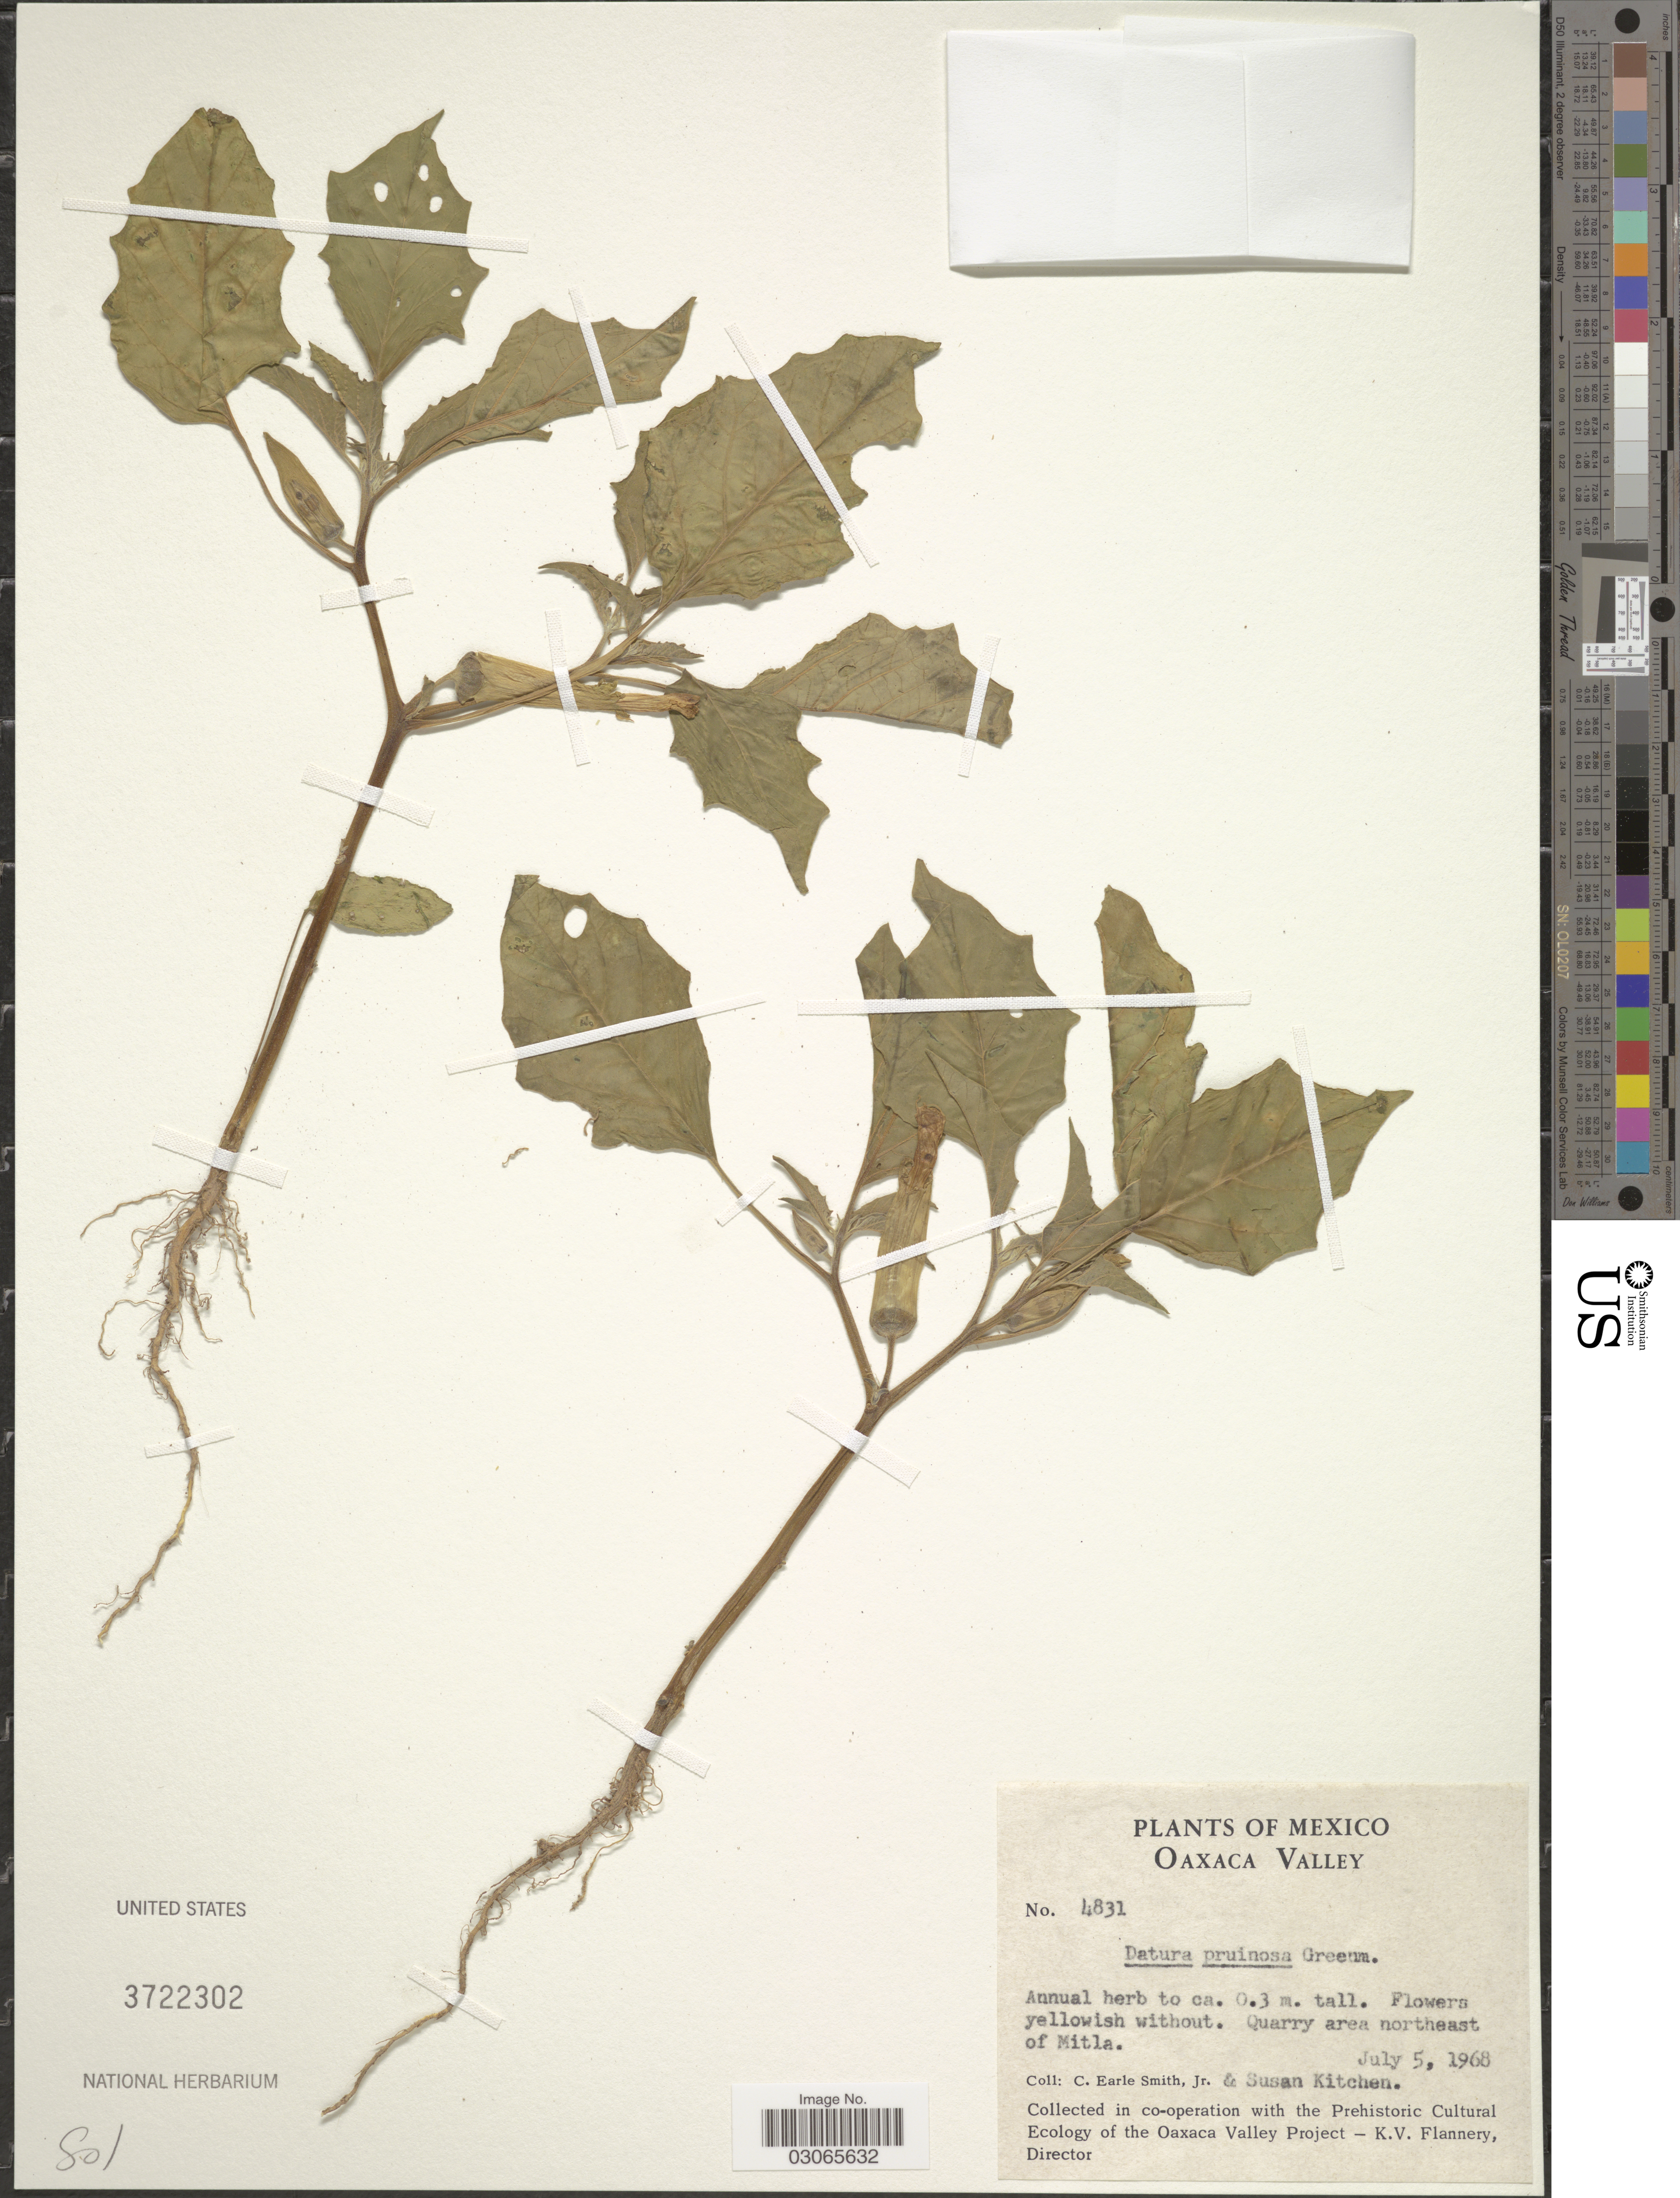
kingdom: Plantae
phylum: Tracheophyta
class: Magnoliopsida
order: Solanales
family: Solanaceae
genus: Datura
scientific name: Datura pruinosa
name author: Greenm.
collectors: C. E. Smith Jr. & S. Kitchen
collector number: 4831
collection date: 1968-07-05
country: Mexico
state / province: Oaxaca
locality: Oaxaca Valley. Quarry area northeast of Mitla.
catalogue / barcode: US 3722302